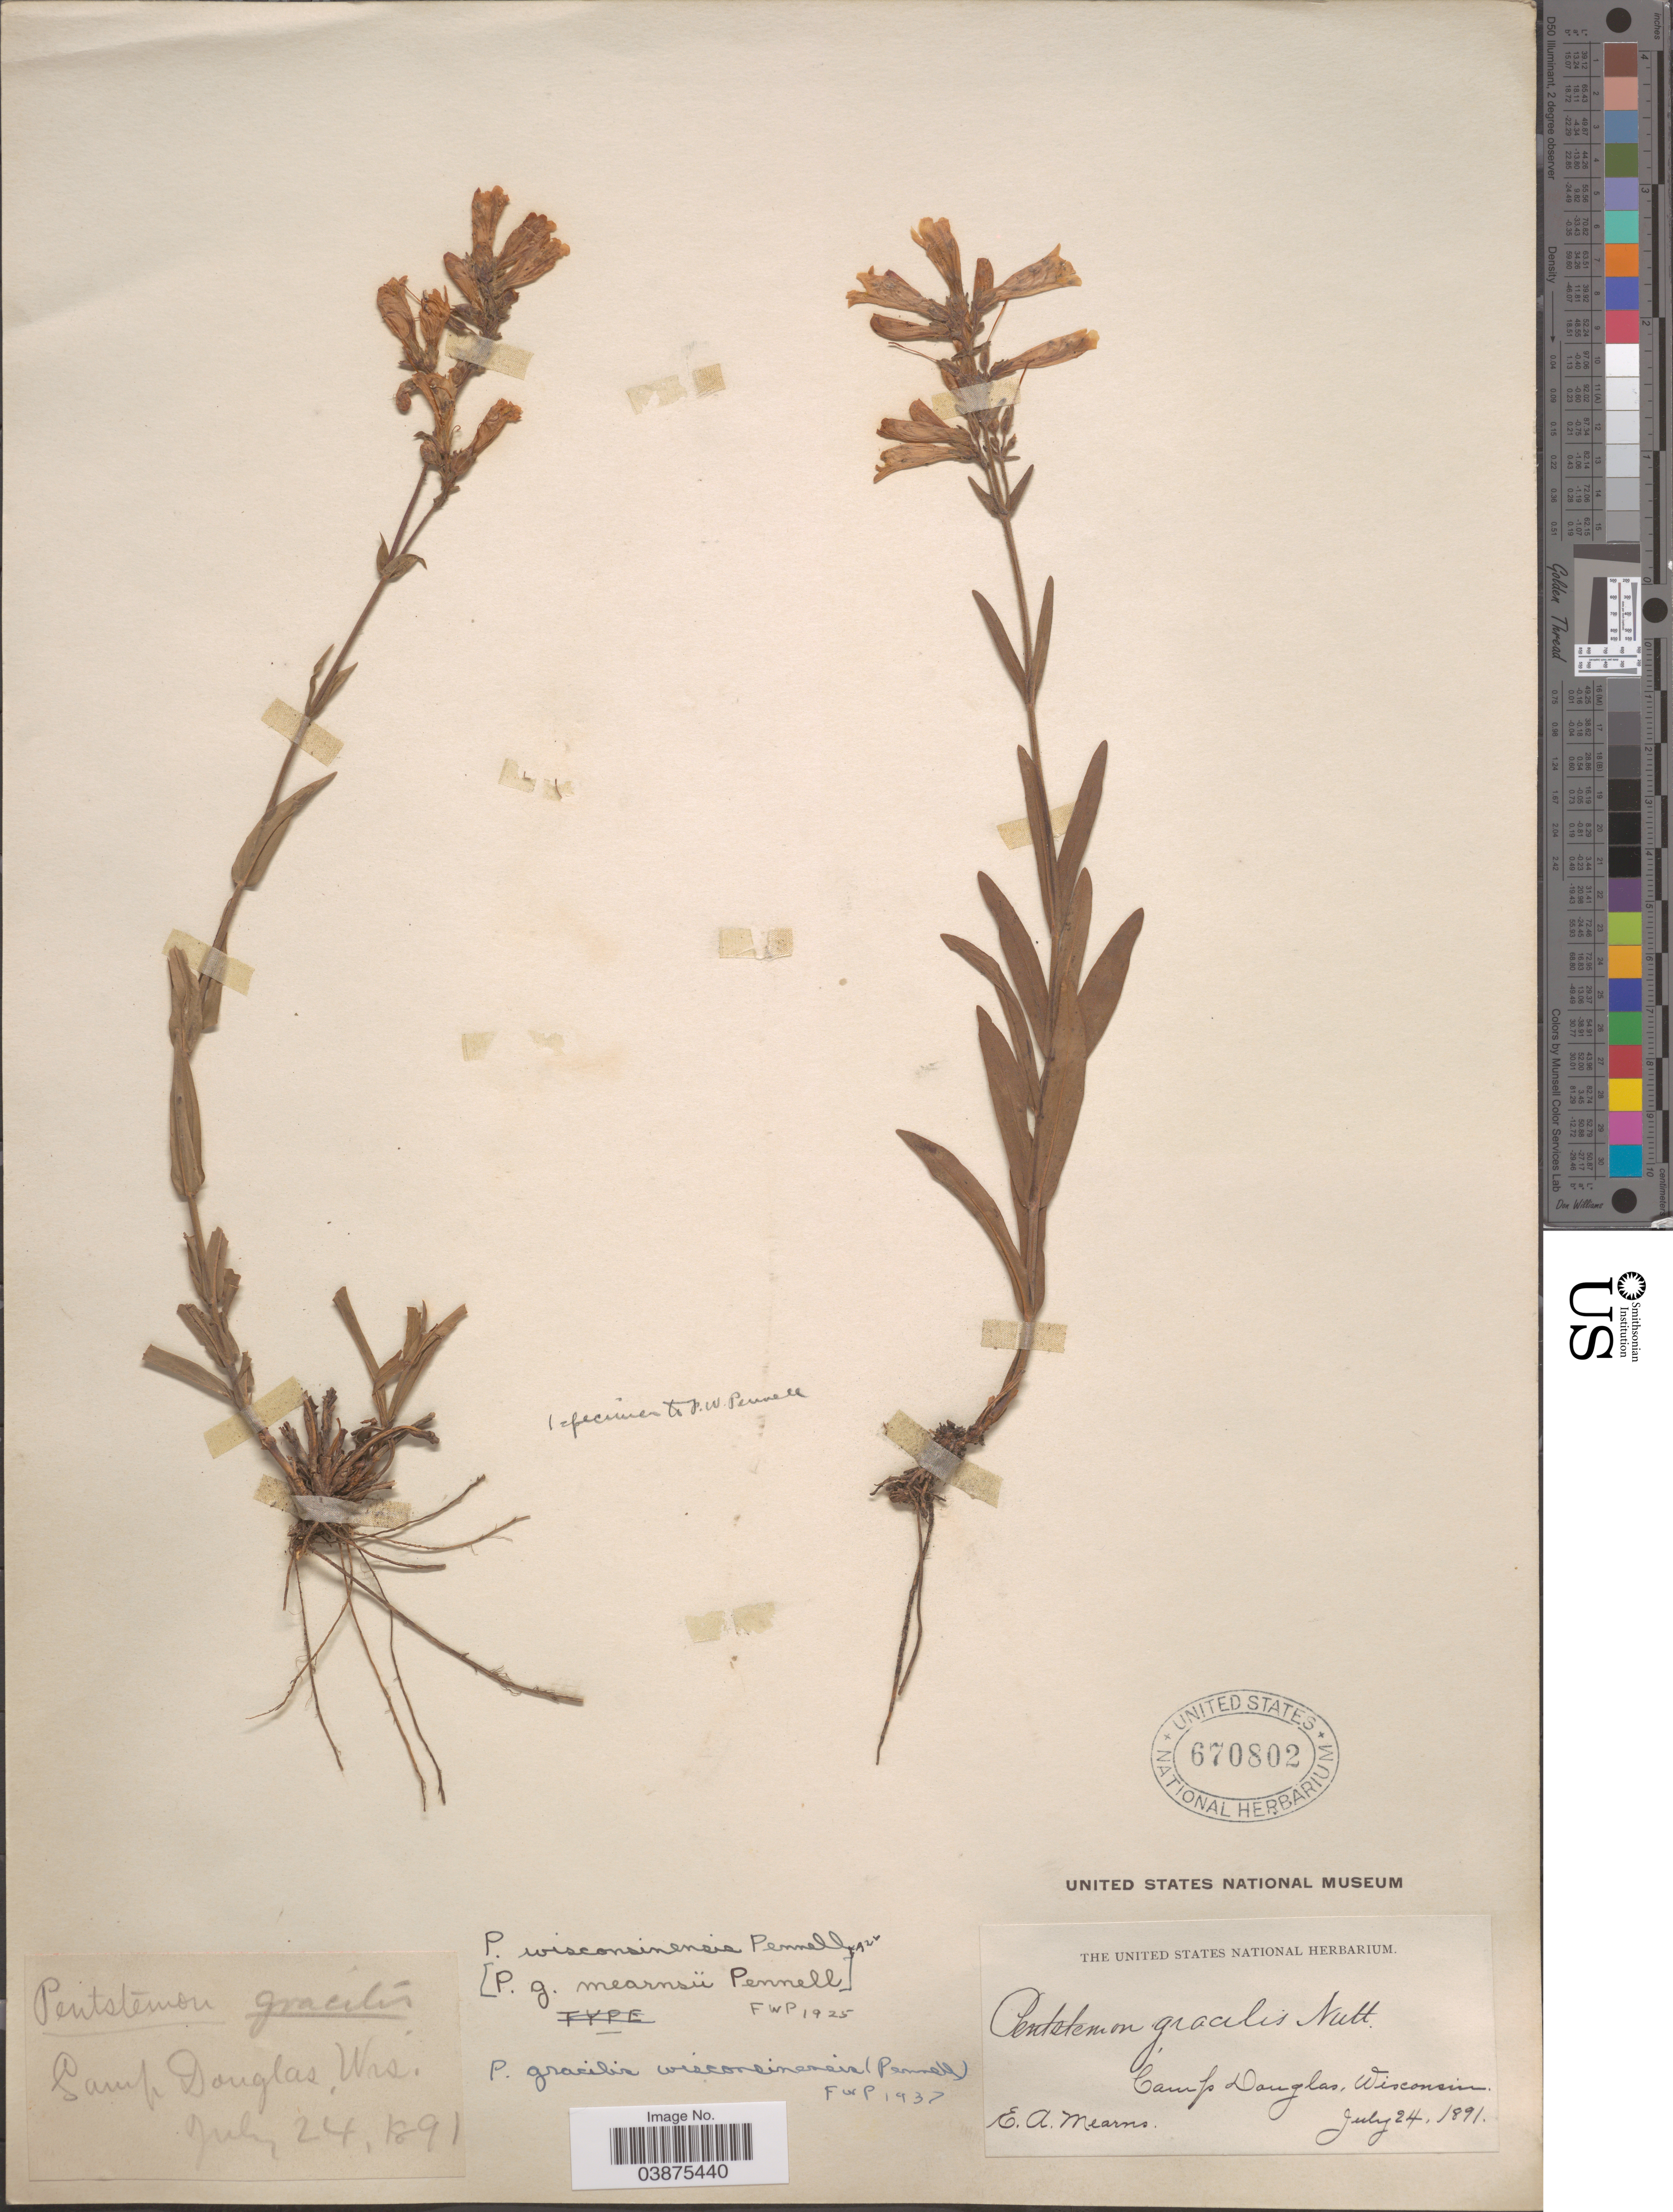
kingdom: Plantae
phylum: Tracheophyta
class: Magnoliopsida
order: Lamiales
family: Plantaginaceae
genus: Penstemon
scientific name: Penstemon gracilis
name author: Nutt.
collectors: E. A. Mearns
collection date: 1891-07-24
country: United States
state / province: Wisconsin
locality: Camp Douglas.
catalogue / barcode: US 670802